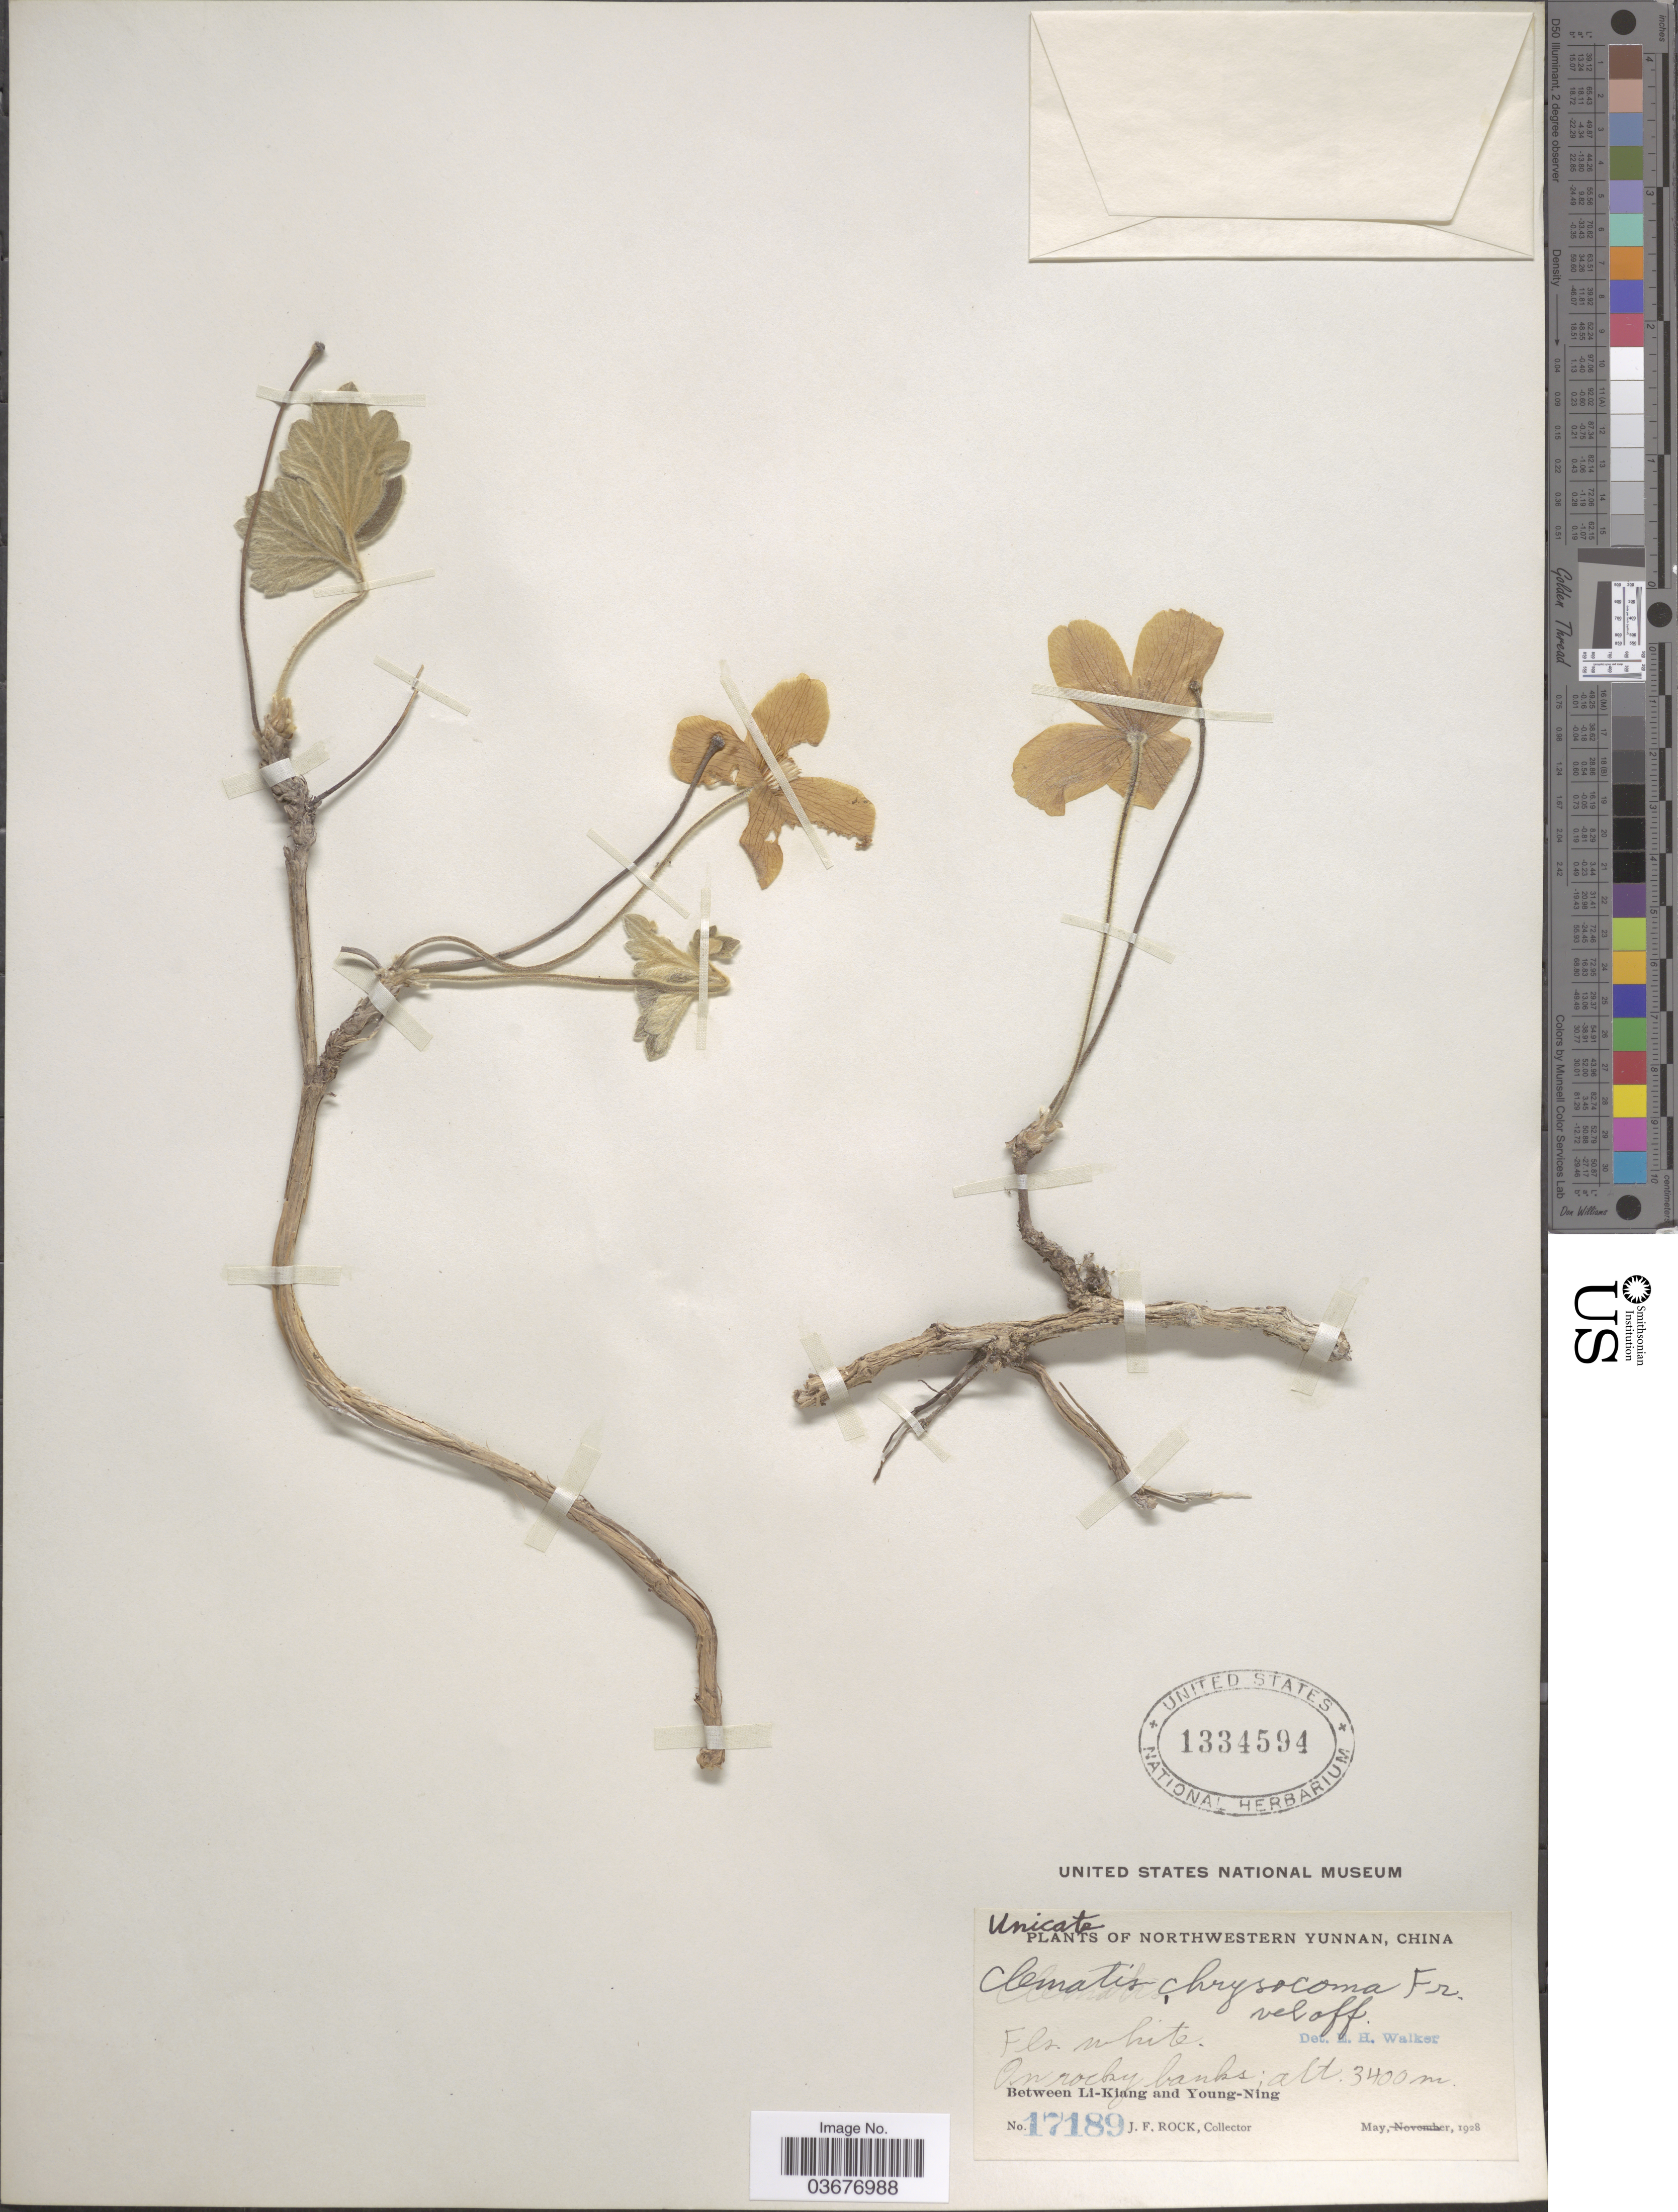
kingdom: Plantae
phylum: Tracheophyta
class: Magnoliopsida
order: Ranunculales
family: Ranunculaceae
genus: Clematis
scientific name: Clematis chrysocoma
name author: Franch.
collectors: J. Rock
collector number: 17189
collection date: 1928-05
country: China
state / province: Yunnan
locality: Northwestern Yunnan. Between Li-Kiang and Young-Ning.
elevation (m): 3400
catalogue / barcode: US 1334594